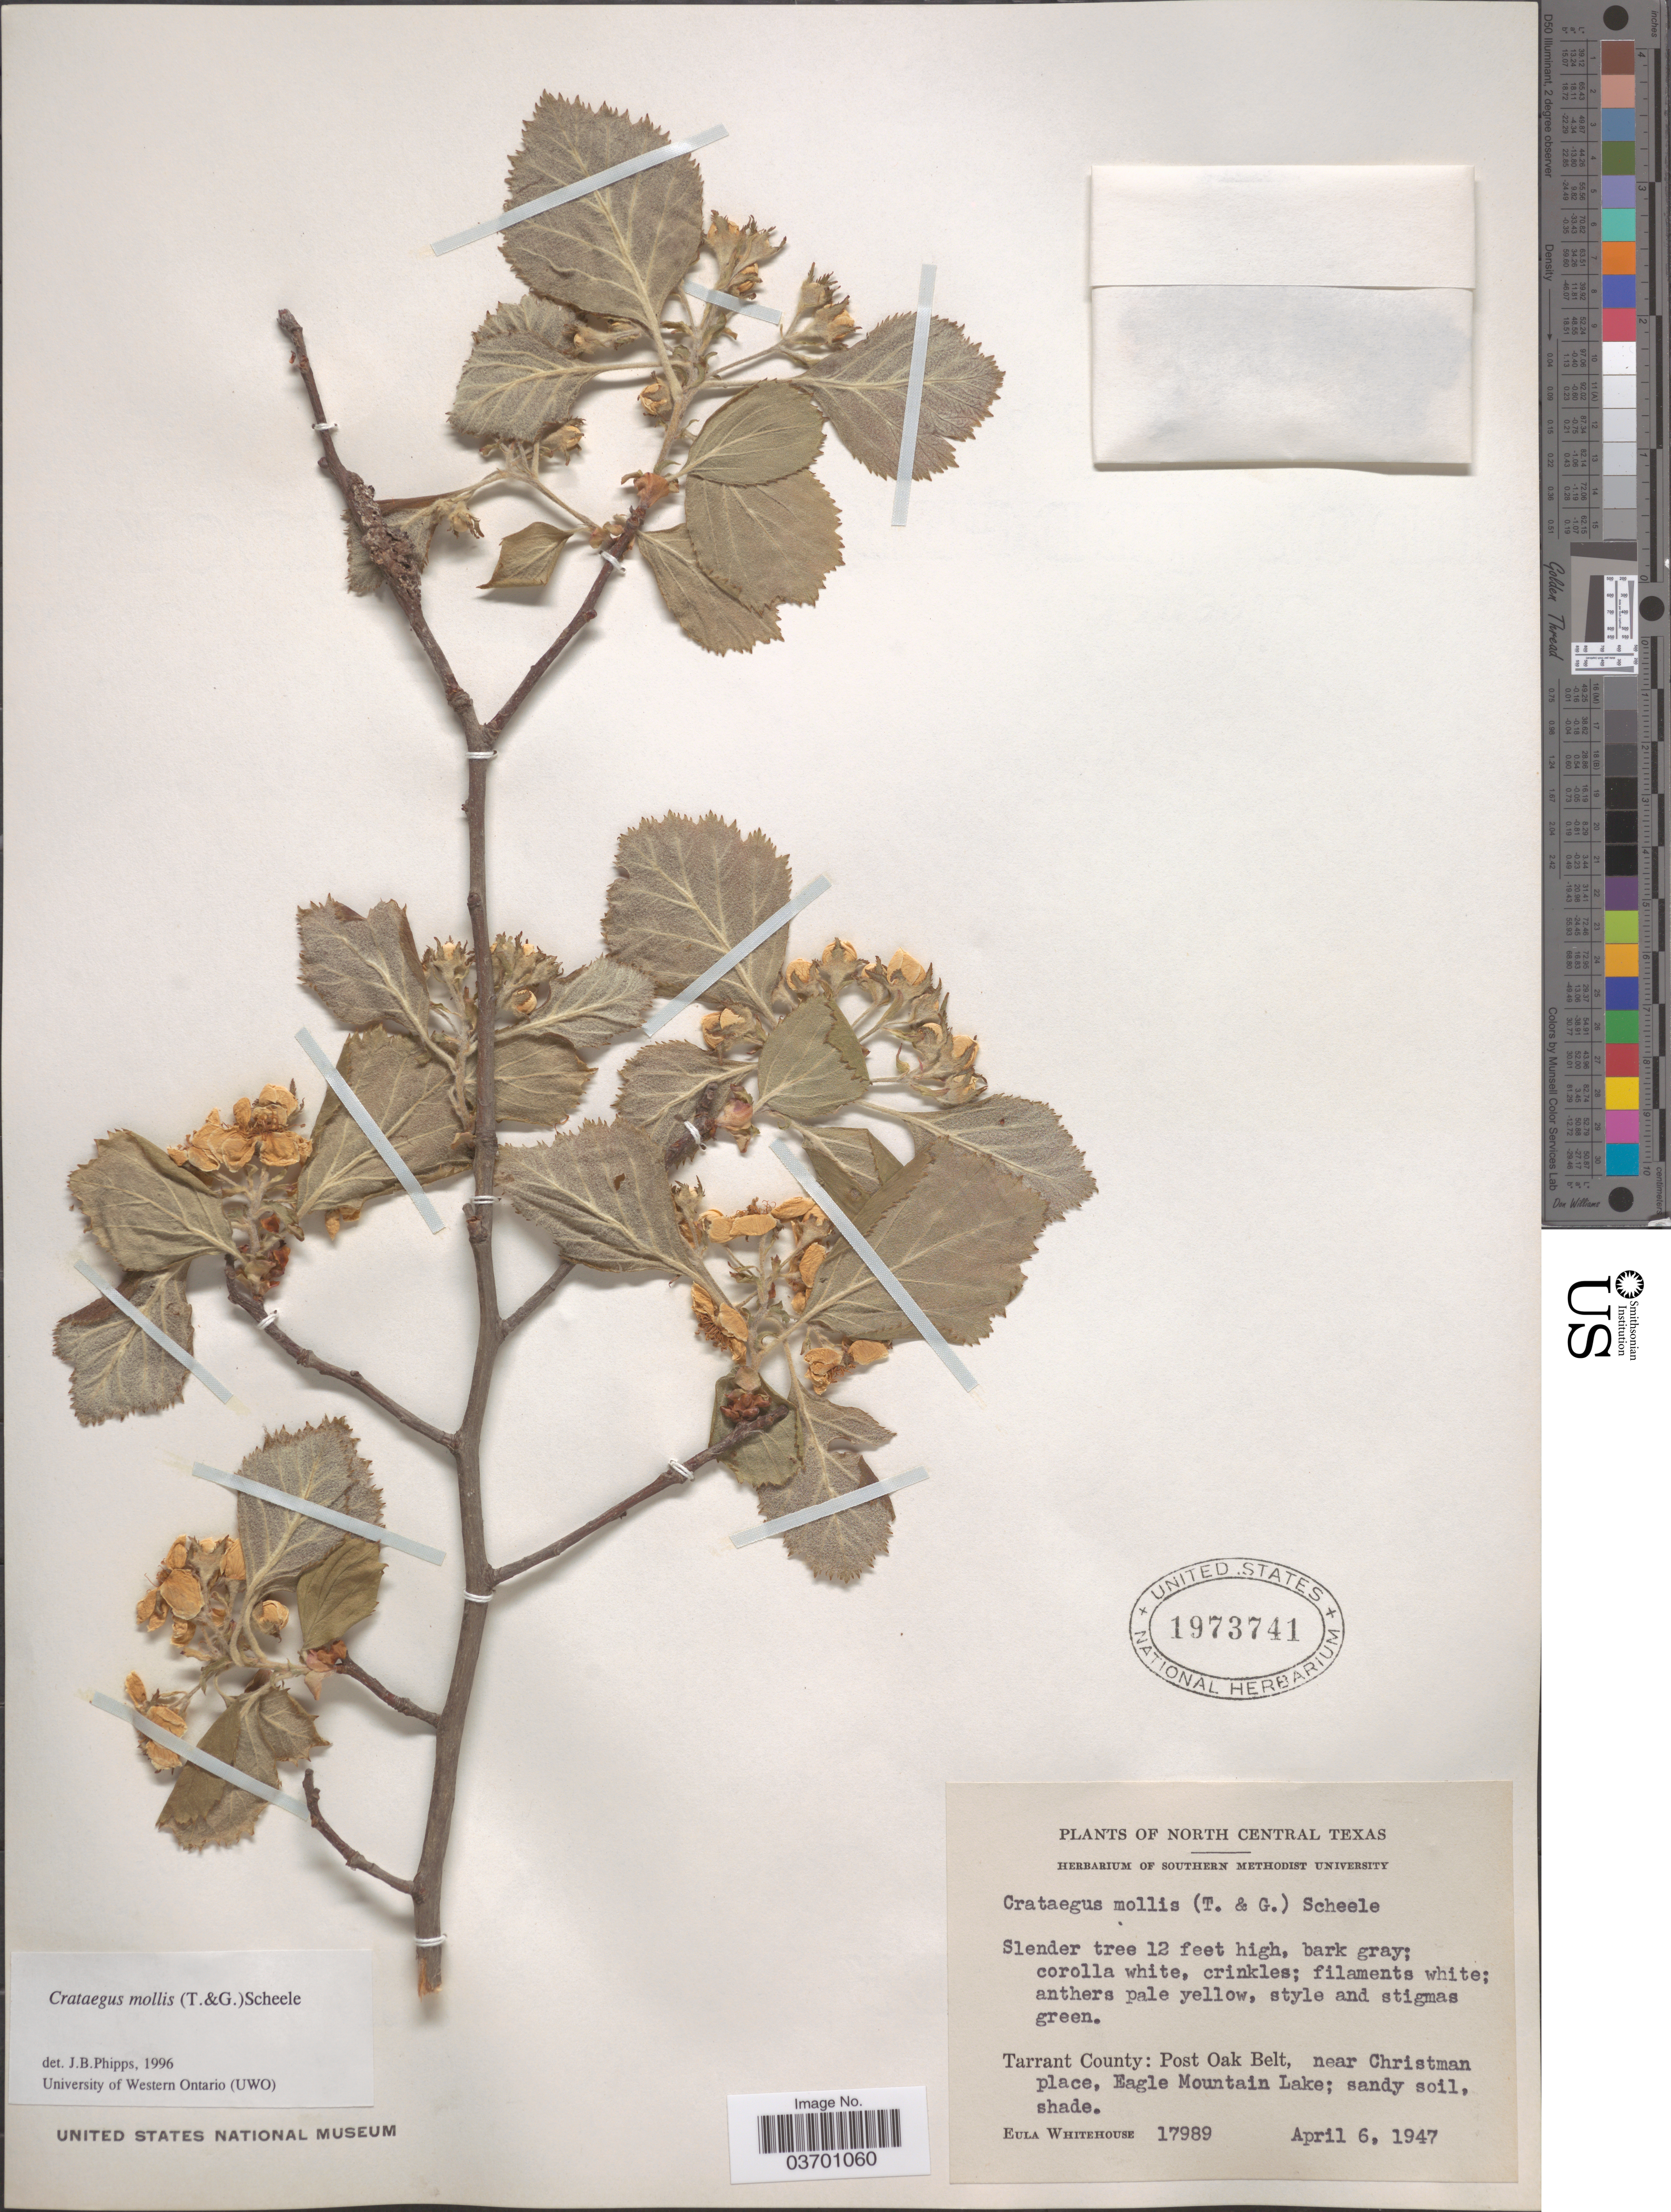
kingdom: Plantae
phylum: Tracheophyta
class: Magnoliopsida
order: Rosales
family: Rosaceae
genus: Crataegus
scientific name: Crataegus mollis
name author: (Torr. & A. Gray) Scheele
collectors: E. Whitehouse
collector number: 17989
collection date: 1947-04-06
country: United States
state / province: Texas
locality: North Central Texas. Tarrant County: Post Oak Belt, near Christman place, Eagle Mountain Lake.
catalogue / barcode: US 1973741